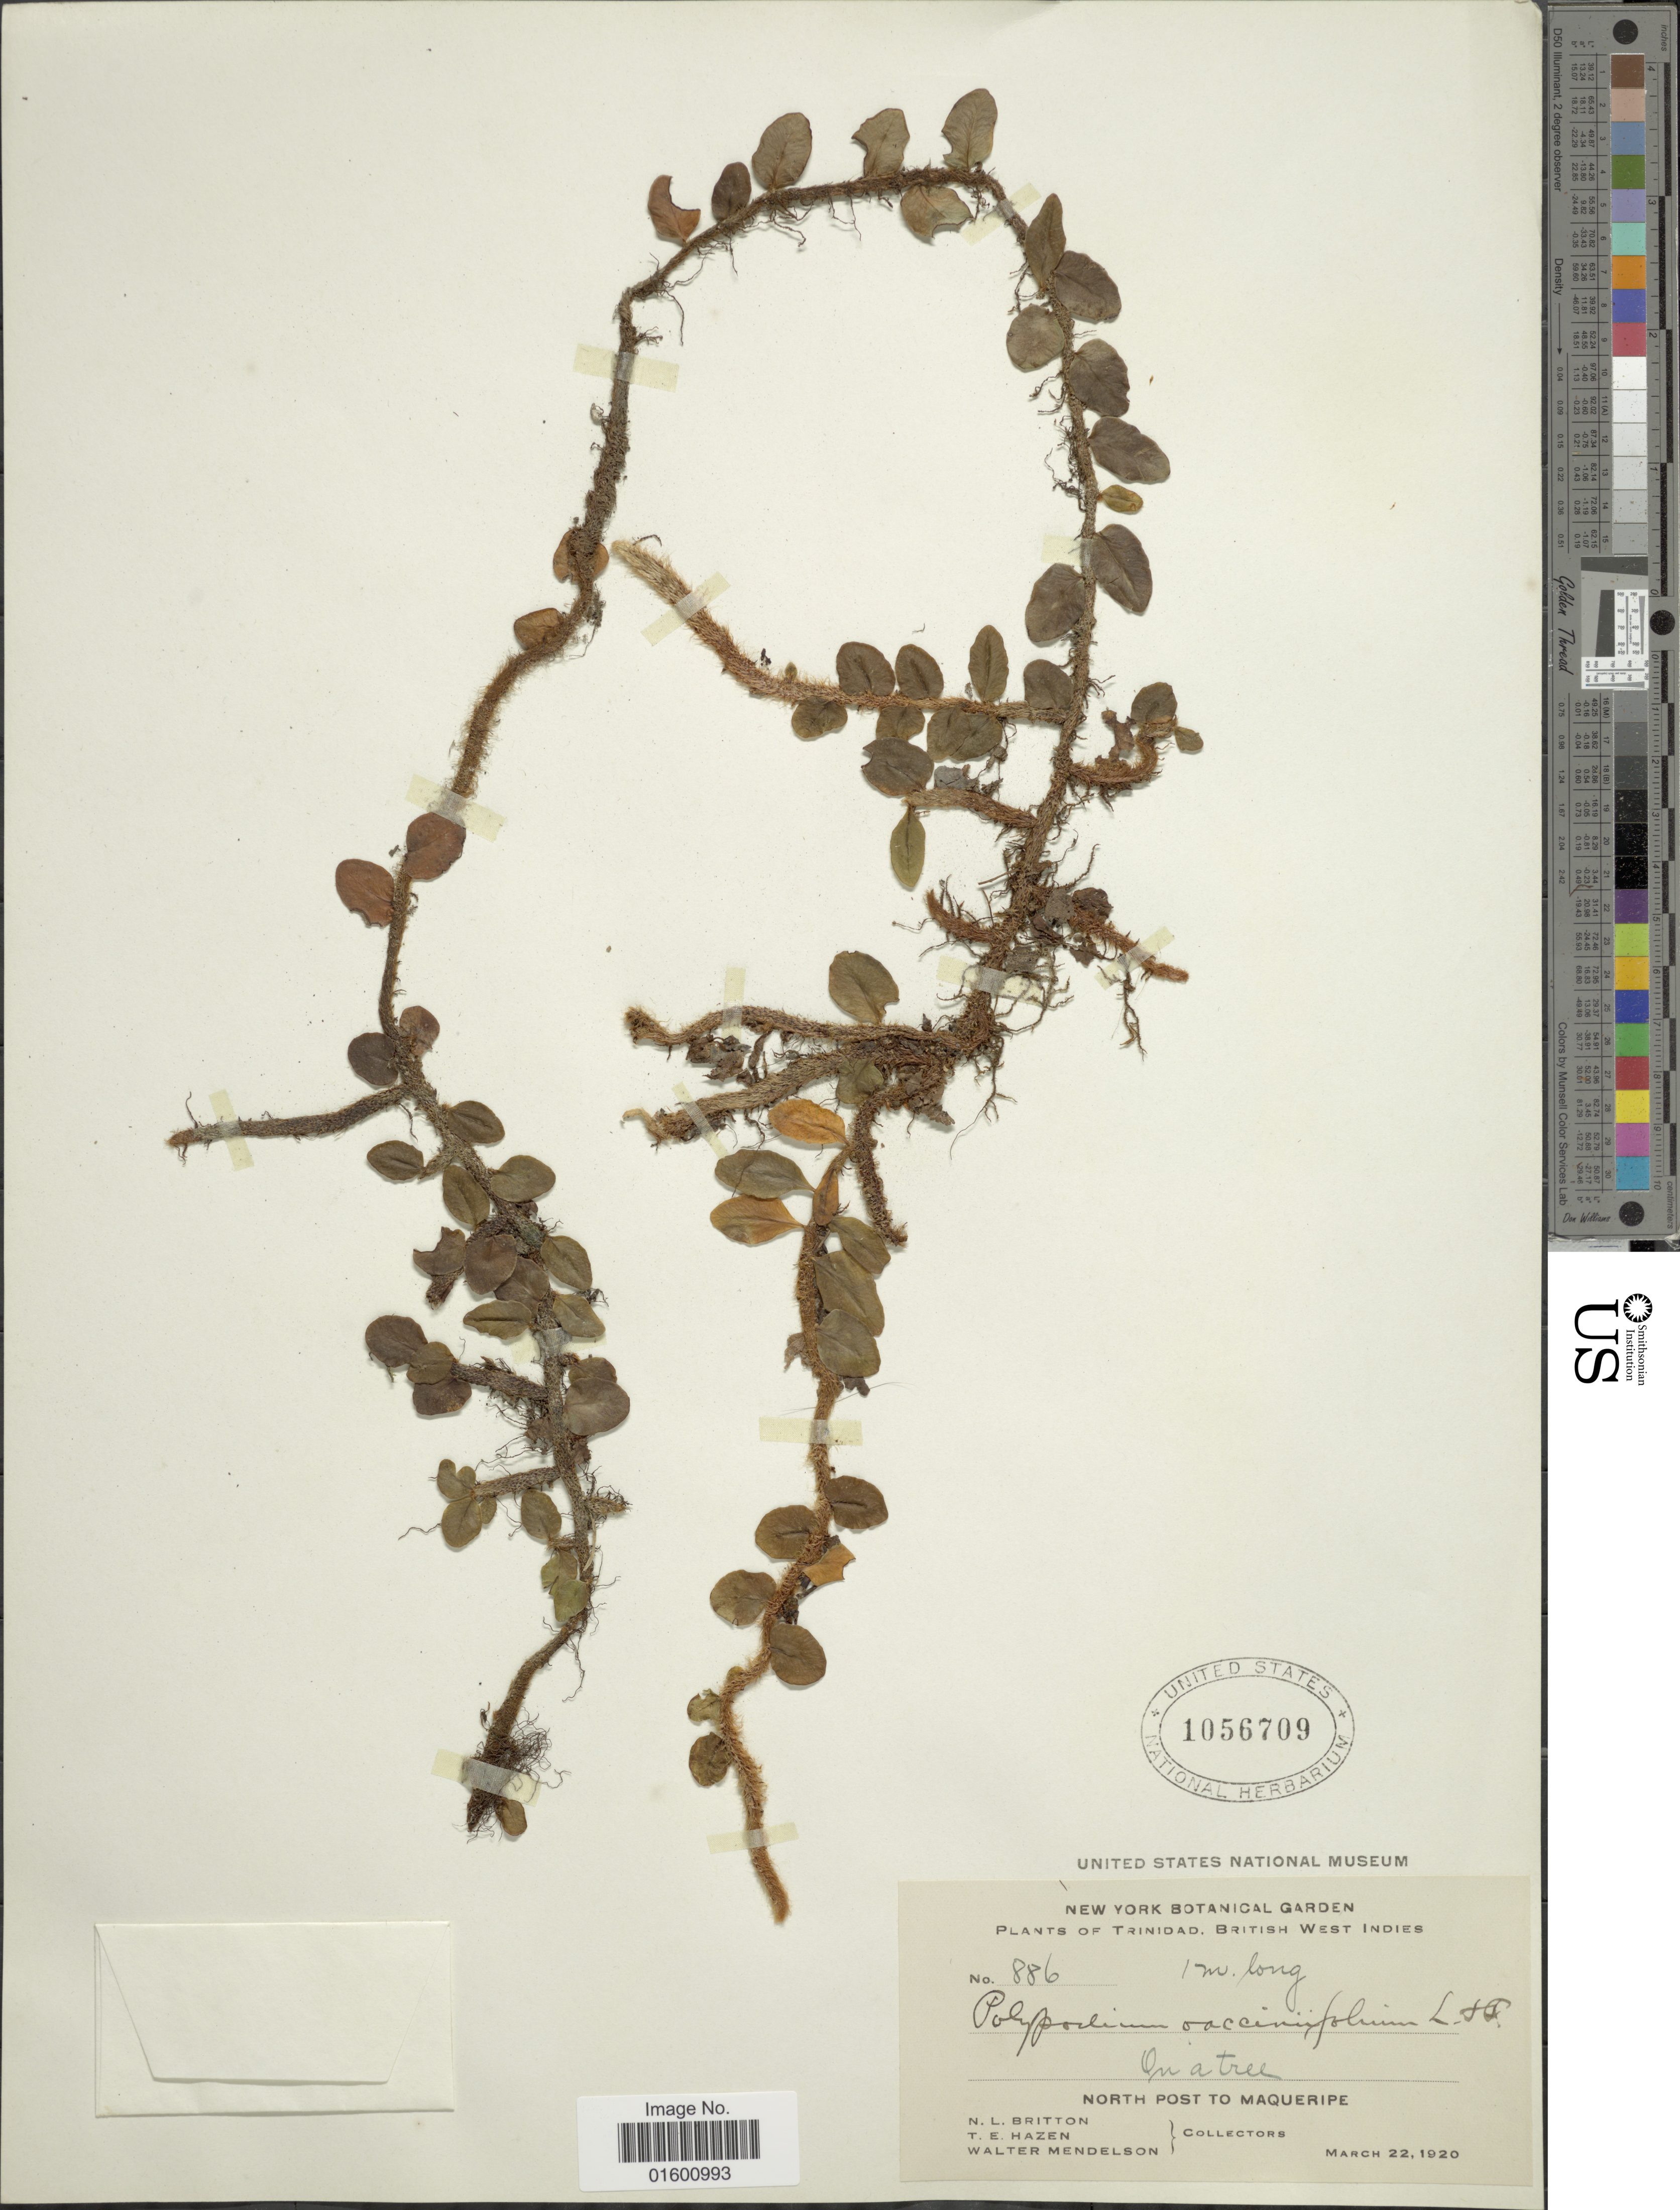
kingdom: Plantae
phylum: Tracheophyta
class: Polypodiopsida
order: Polypodiales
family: Polypodiaceae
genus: Microgramma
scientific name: Microgramma vaccinifolia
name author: (Langsd. & Fisch.) Copel.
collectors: N. Britton, T. E. Hazen & W. Mendelson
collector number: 886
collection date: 1920-03-22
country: Trinidad and Tobago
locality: Trinidad, North Post to Maqueripe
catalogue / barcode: US 1056709